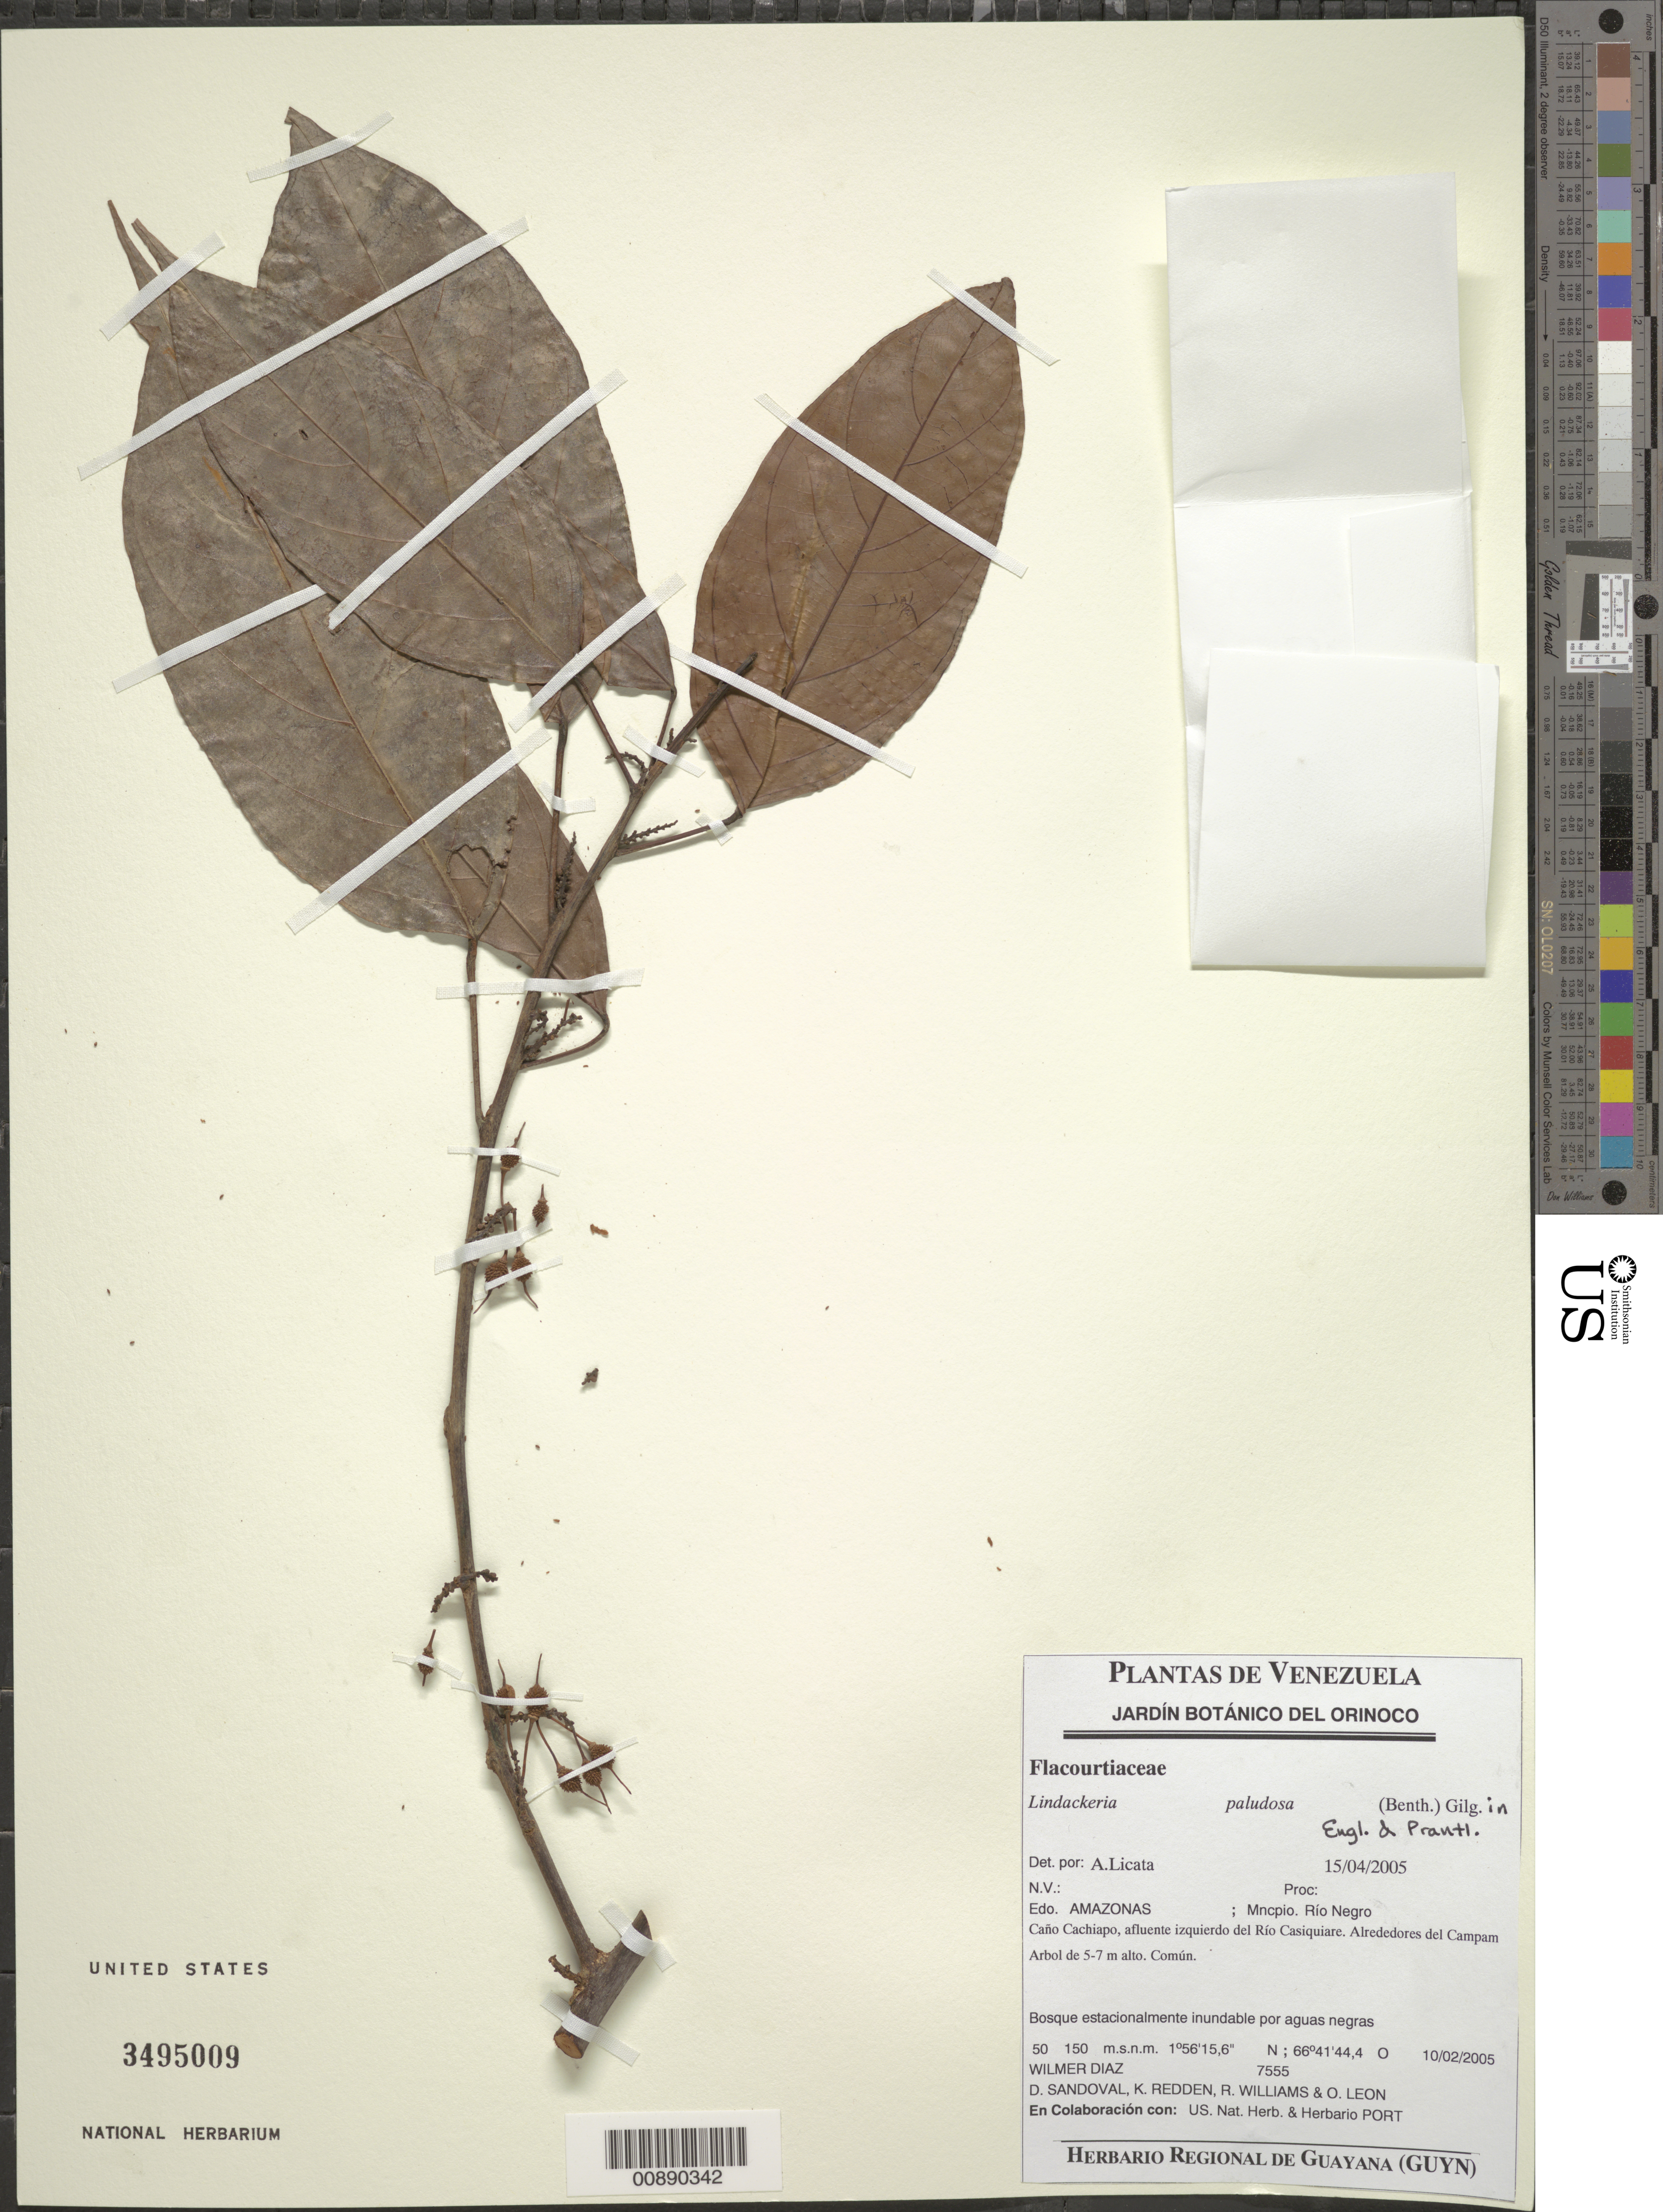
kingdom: Plantae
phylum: Tracheophyta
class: Magnoliopsida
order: Malpighiales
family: Achariaceae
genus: Lindackeria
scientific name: Lindackeria paludosa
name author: (Benth.) Gilg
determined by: Licata, A., (PORT), Univ. Nac. Exp. de los Llanos Ezequiel Zamora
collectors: W. Díaz P., D. Sandoval, K. M. Redden, R. Williams & O. León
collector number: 7555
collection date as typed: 10-Feb-05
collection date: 2005-02-10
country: Venezuela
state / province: Amazonas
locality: Mun. Río Negro, Caño Cachiapo, afluente del Río Casiquaire, alrededores del Campamento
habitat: Bosque estacionalmente inundable por aguas negras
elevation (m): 50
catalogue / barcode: US 3495009